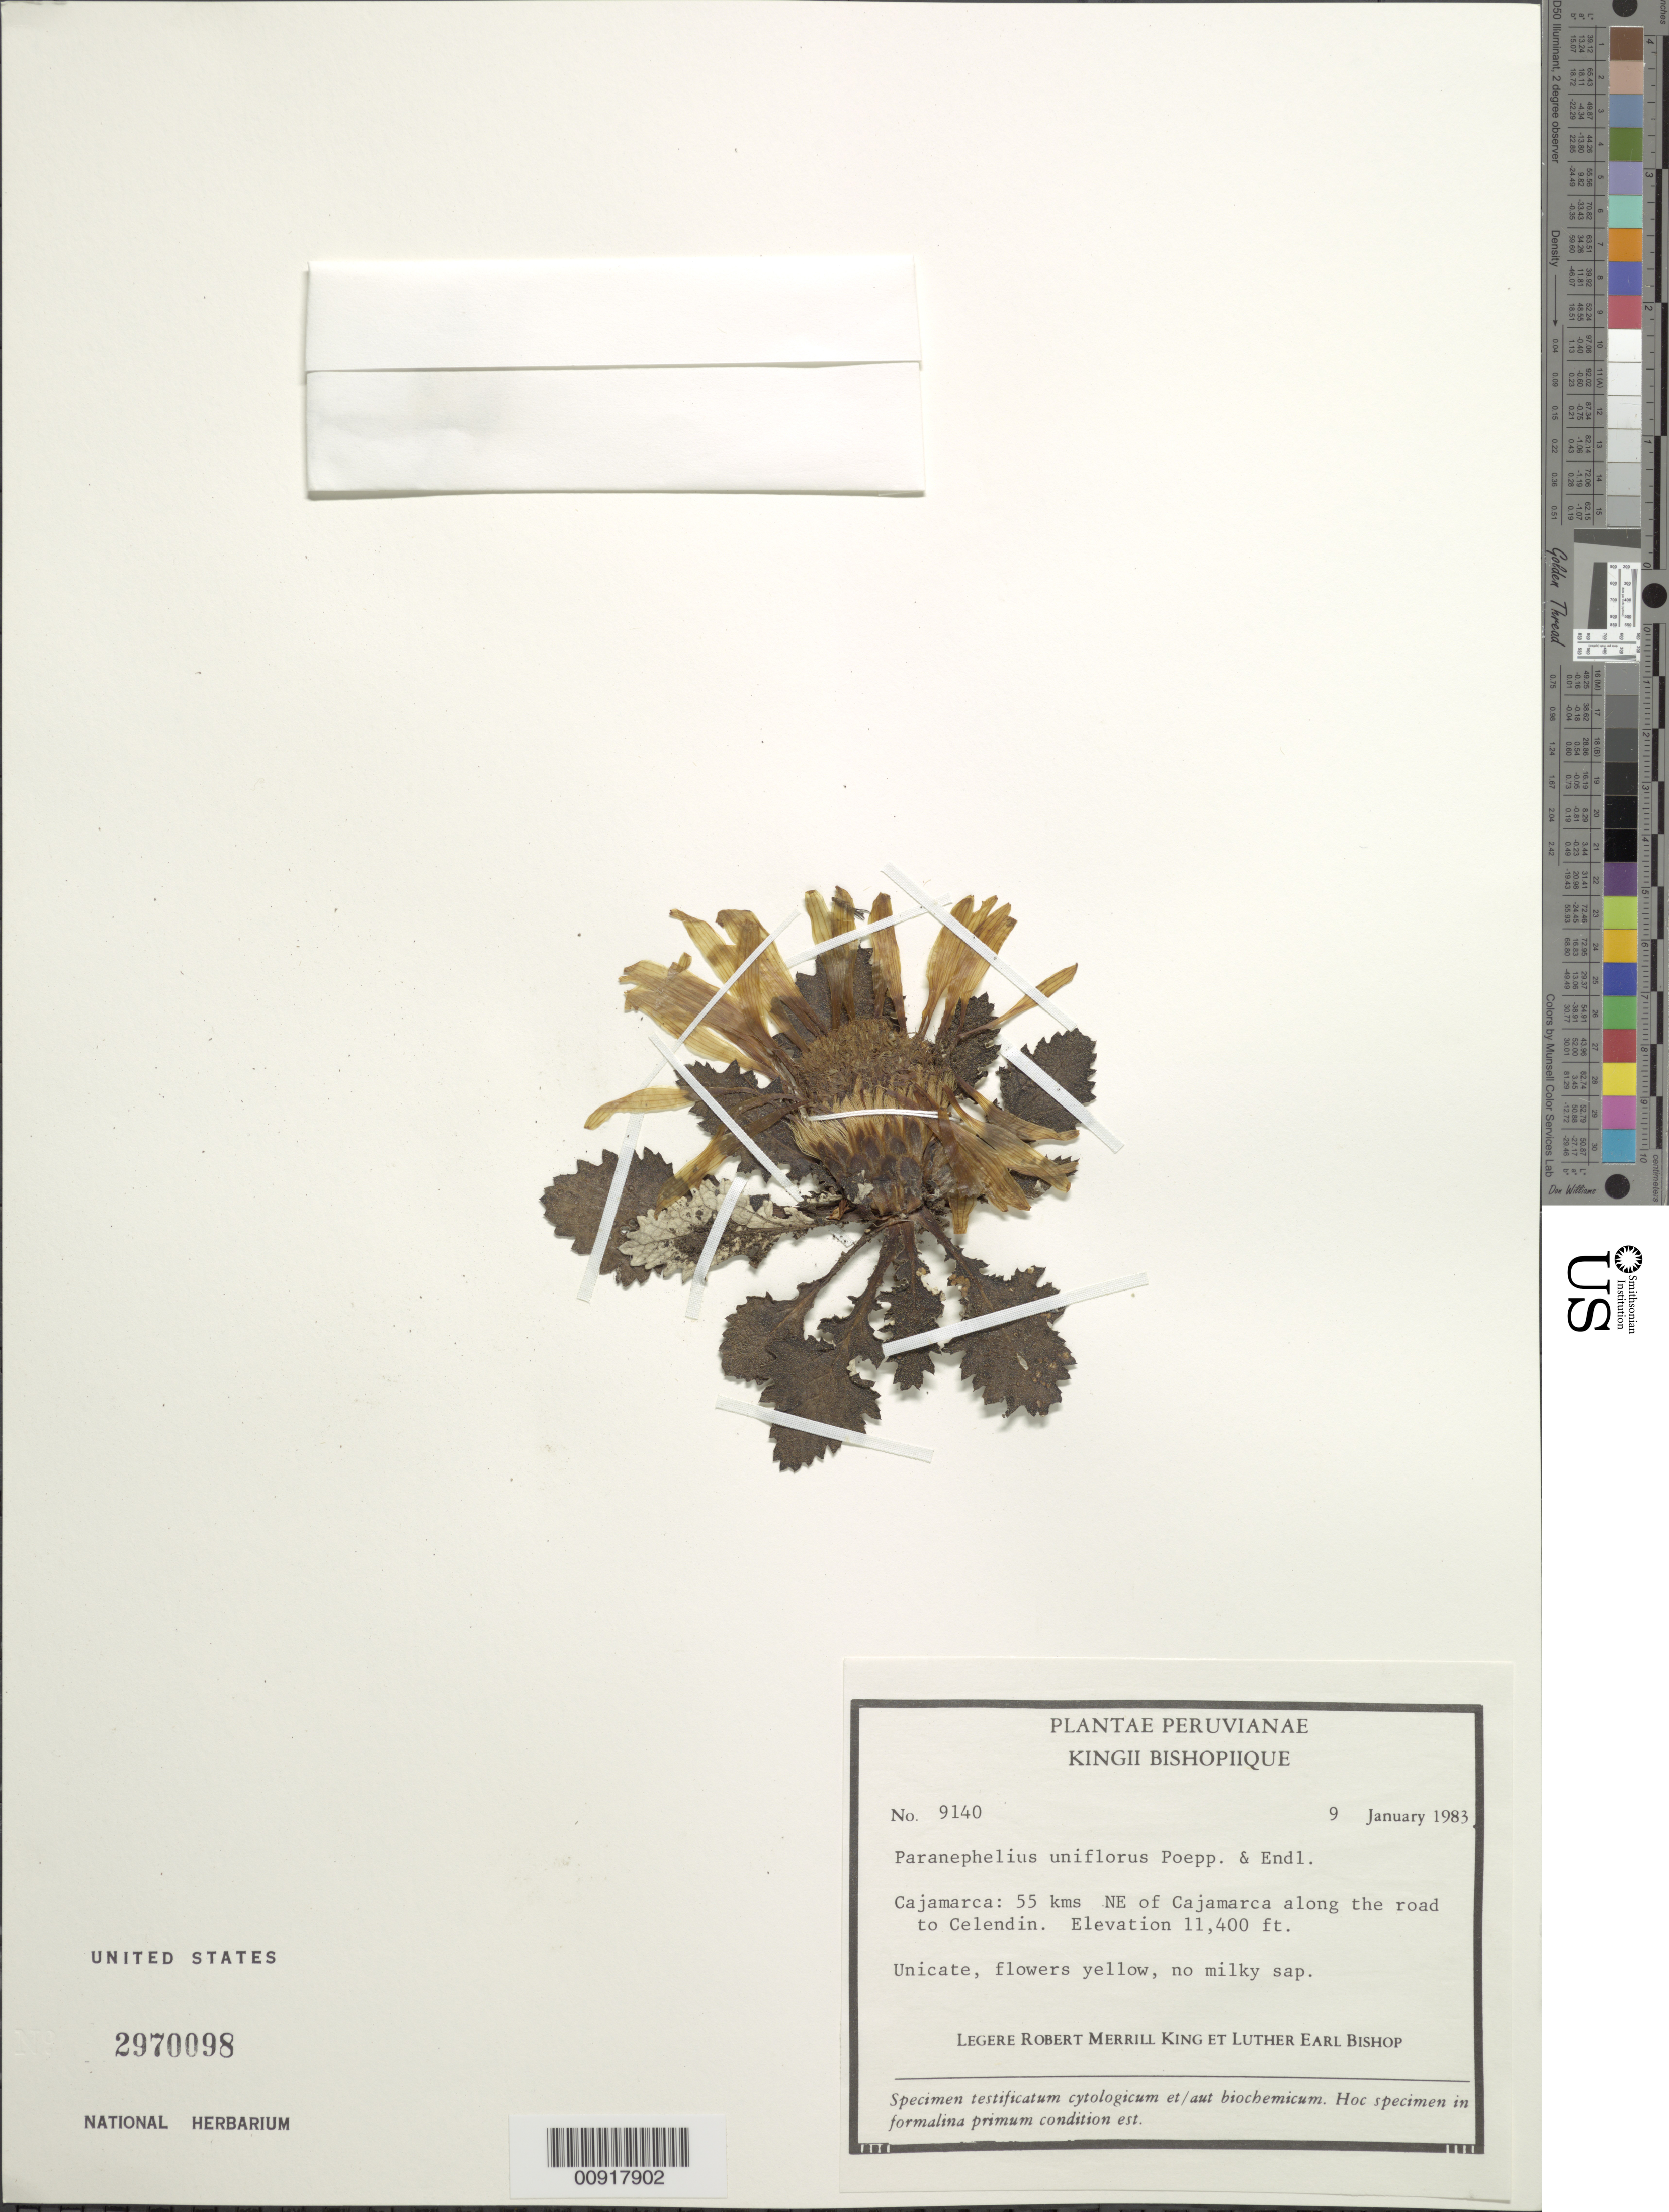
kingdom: Plantae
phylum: Tracheophyta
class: Magnoliopsida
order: Asterales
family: Asteraceae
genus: Paranephelius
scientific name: Paranephelius uniflorus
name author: Poepp. & Endl.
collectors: R. M. King & L. E. Bishop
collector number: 9140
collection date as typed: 9 January 1983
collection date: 1983-01-09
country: Peru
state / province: Cajamarca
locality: Cajamarca: 55 km NE of Cajamarca along road to Celendin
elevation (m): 3475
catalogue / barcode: US 2970098